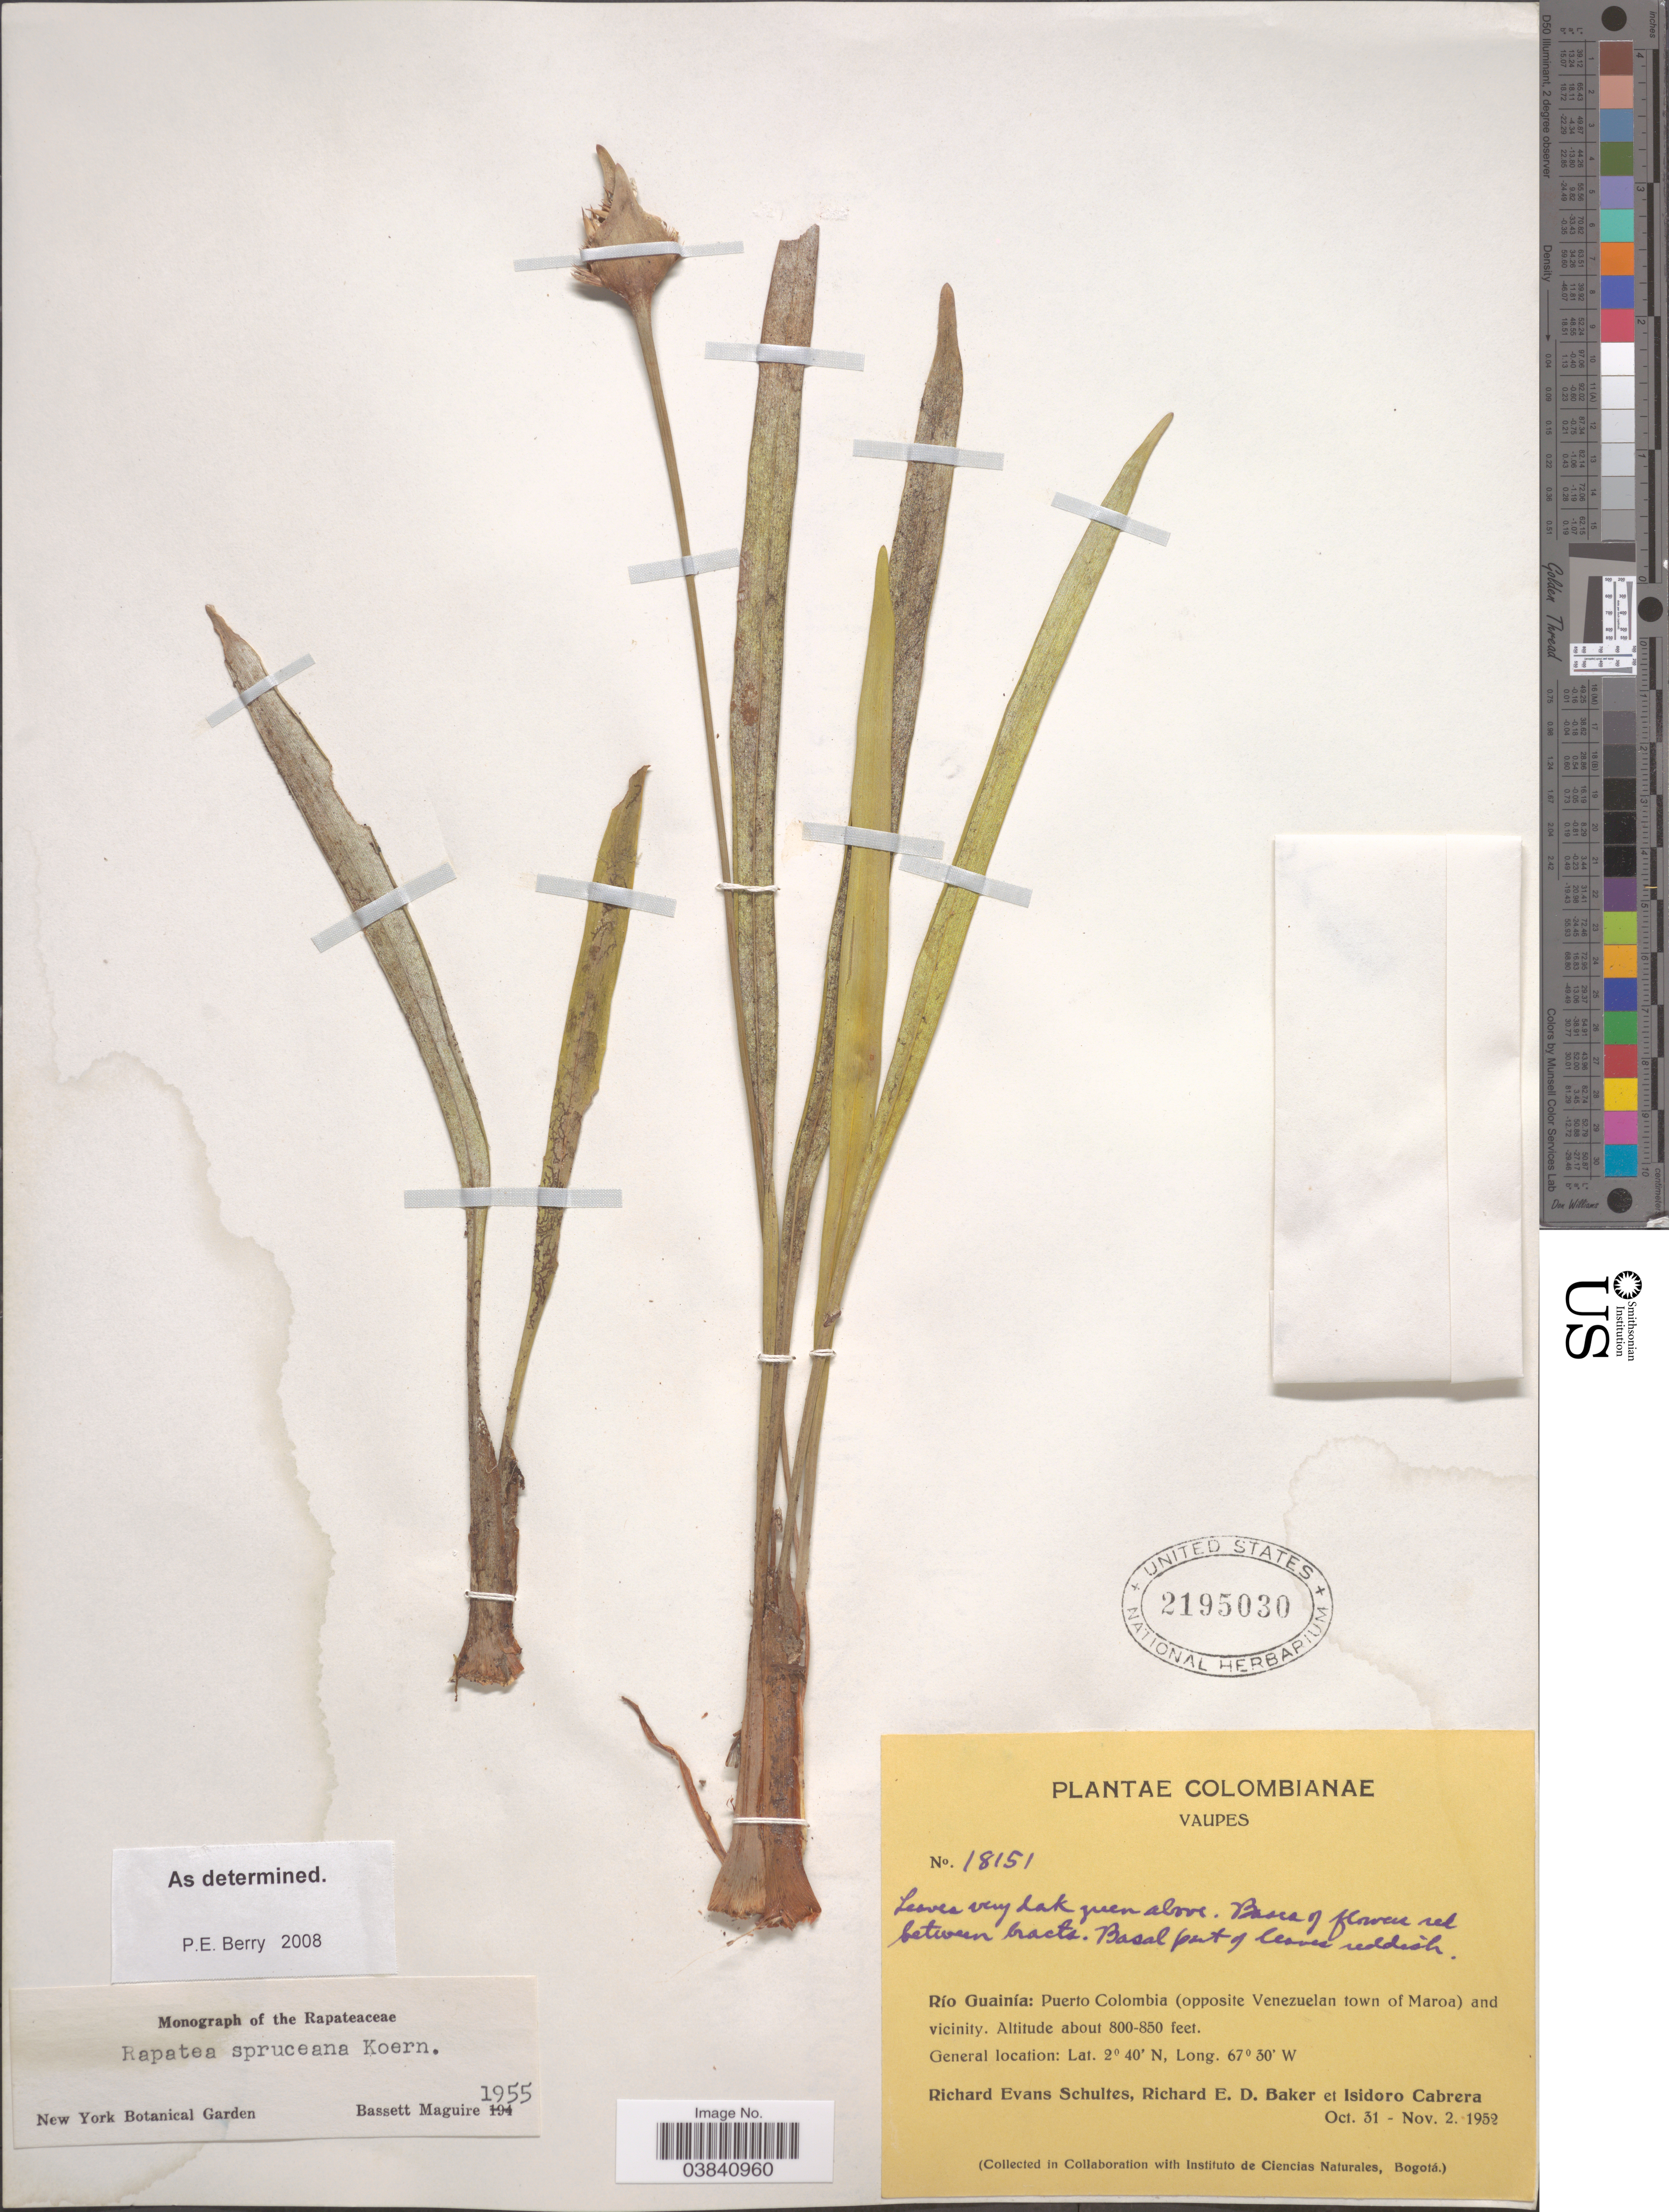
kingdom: Plantae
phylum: Tracheophyta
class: Liliopsida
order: Poales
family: Rapateaceae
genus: Rapatea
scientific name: Rapatea spruceana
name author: Körn.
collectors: R. E. Schultes, R. E. D. Baker & I. Cabrera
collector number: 18151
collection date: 1952-10-31/1952-11-02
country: Colombia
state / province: Vaupés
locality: Río Guainía: Puerto Colombia (opposite Venezuelan town of Maroa) and vicinity.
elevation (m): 244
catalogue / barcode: US 2195030